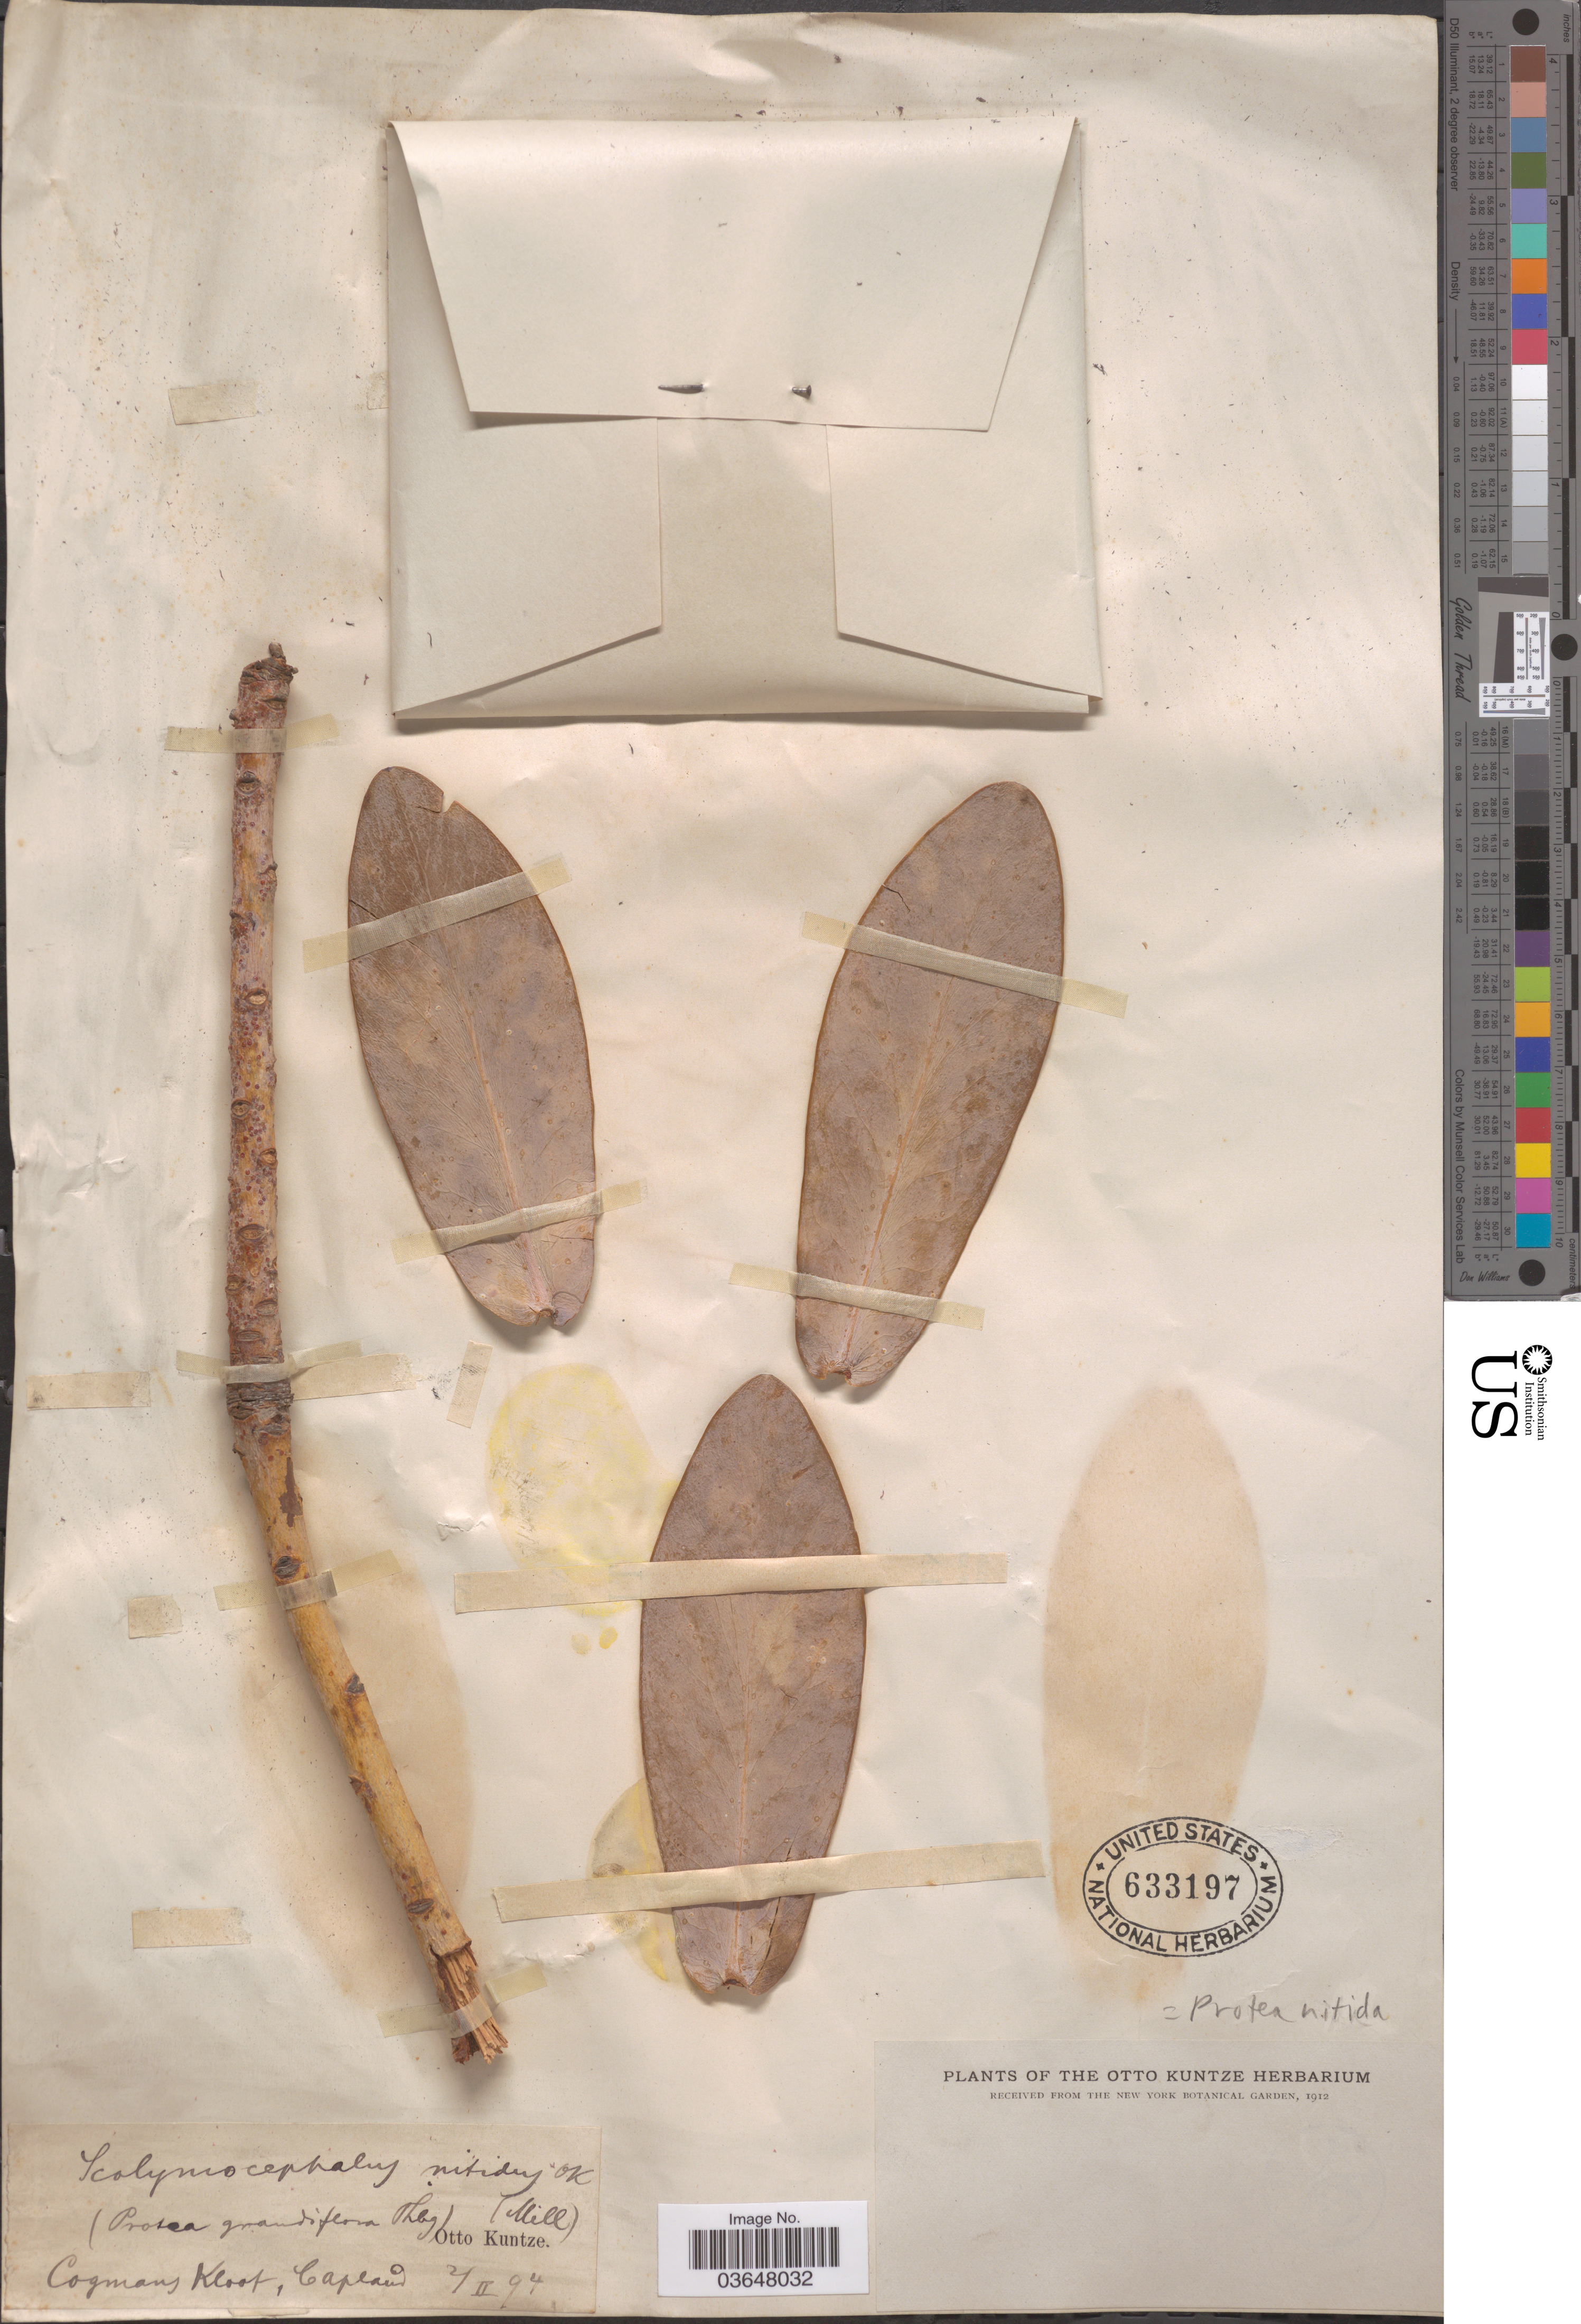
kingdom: Plantae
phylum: Tracheophyta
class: Magnoliopsida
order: Proteales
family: Proteaceae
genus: Protea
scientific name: Protea nitida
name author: Mill.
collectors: C.E.O. Kuntze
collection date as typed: Transcribed d/m/y: 2/2/94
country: South Africa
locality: Cogmans Kloof, Capland.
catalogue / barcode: US 633197